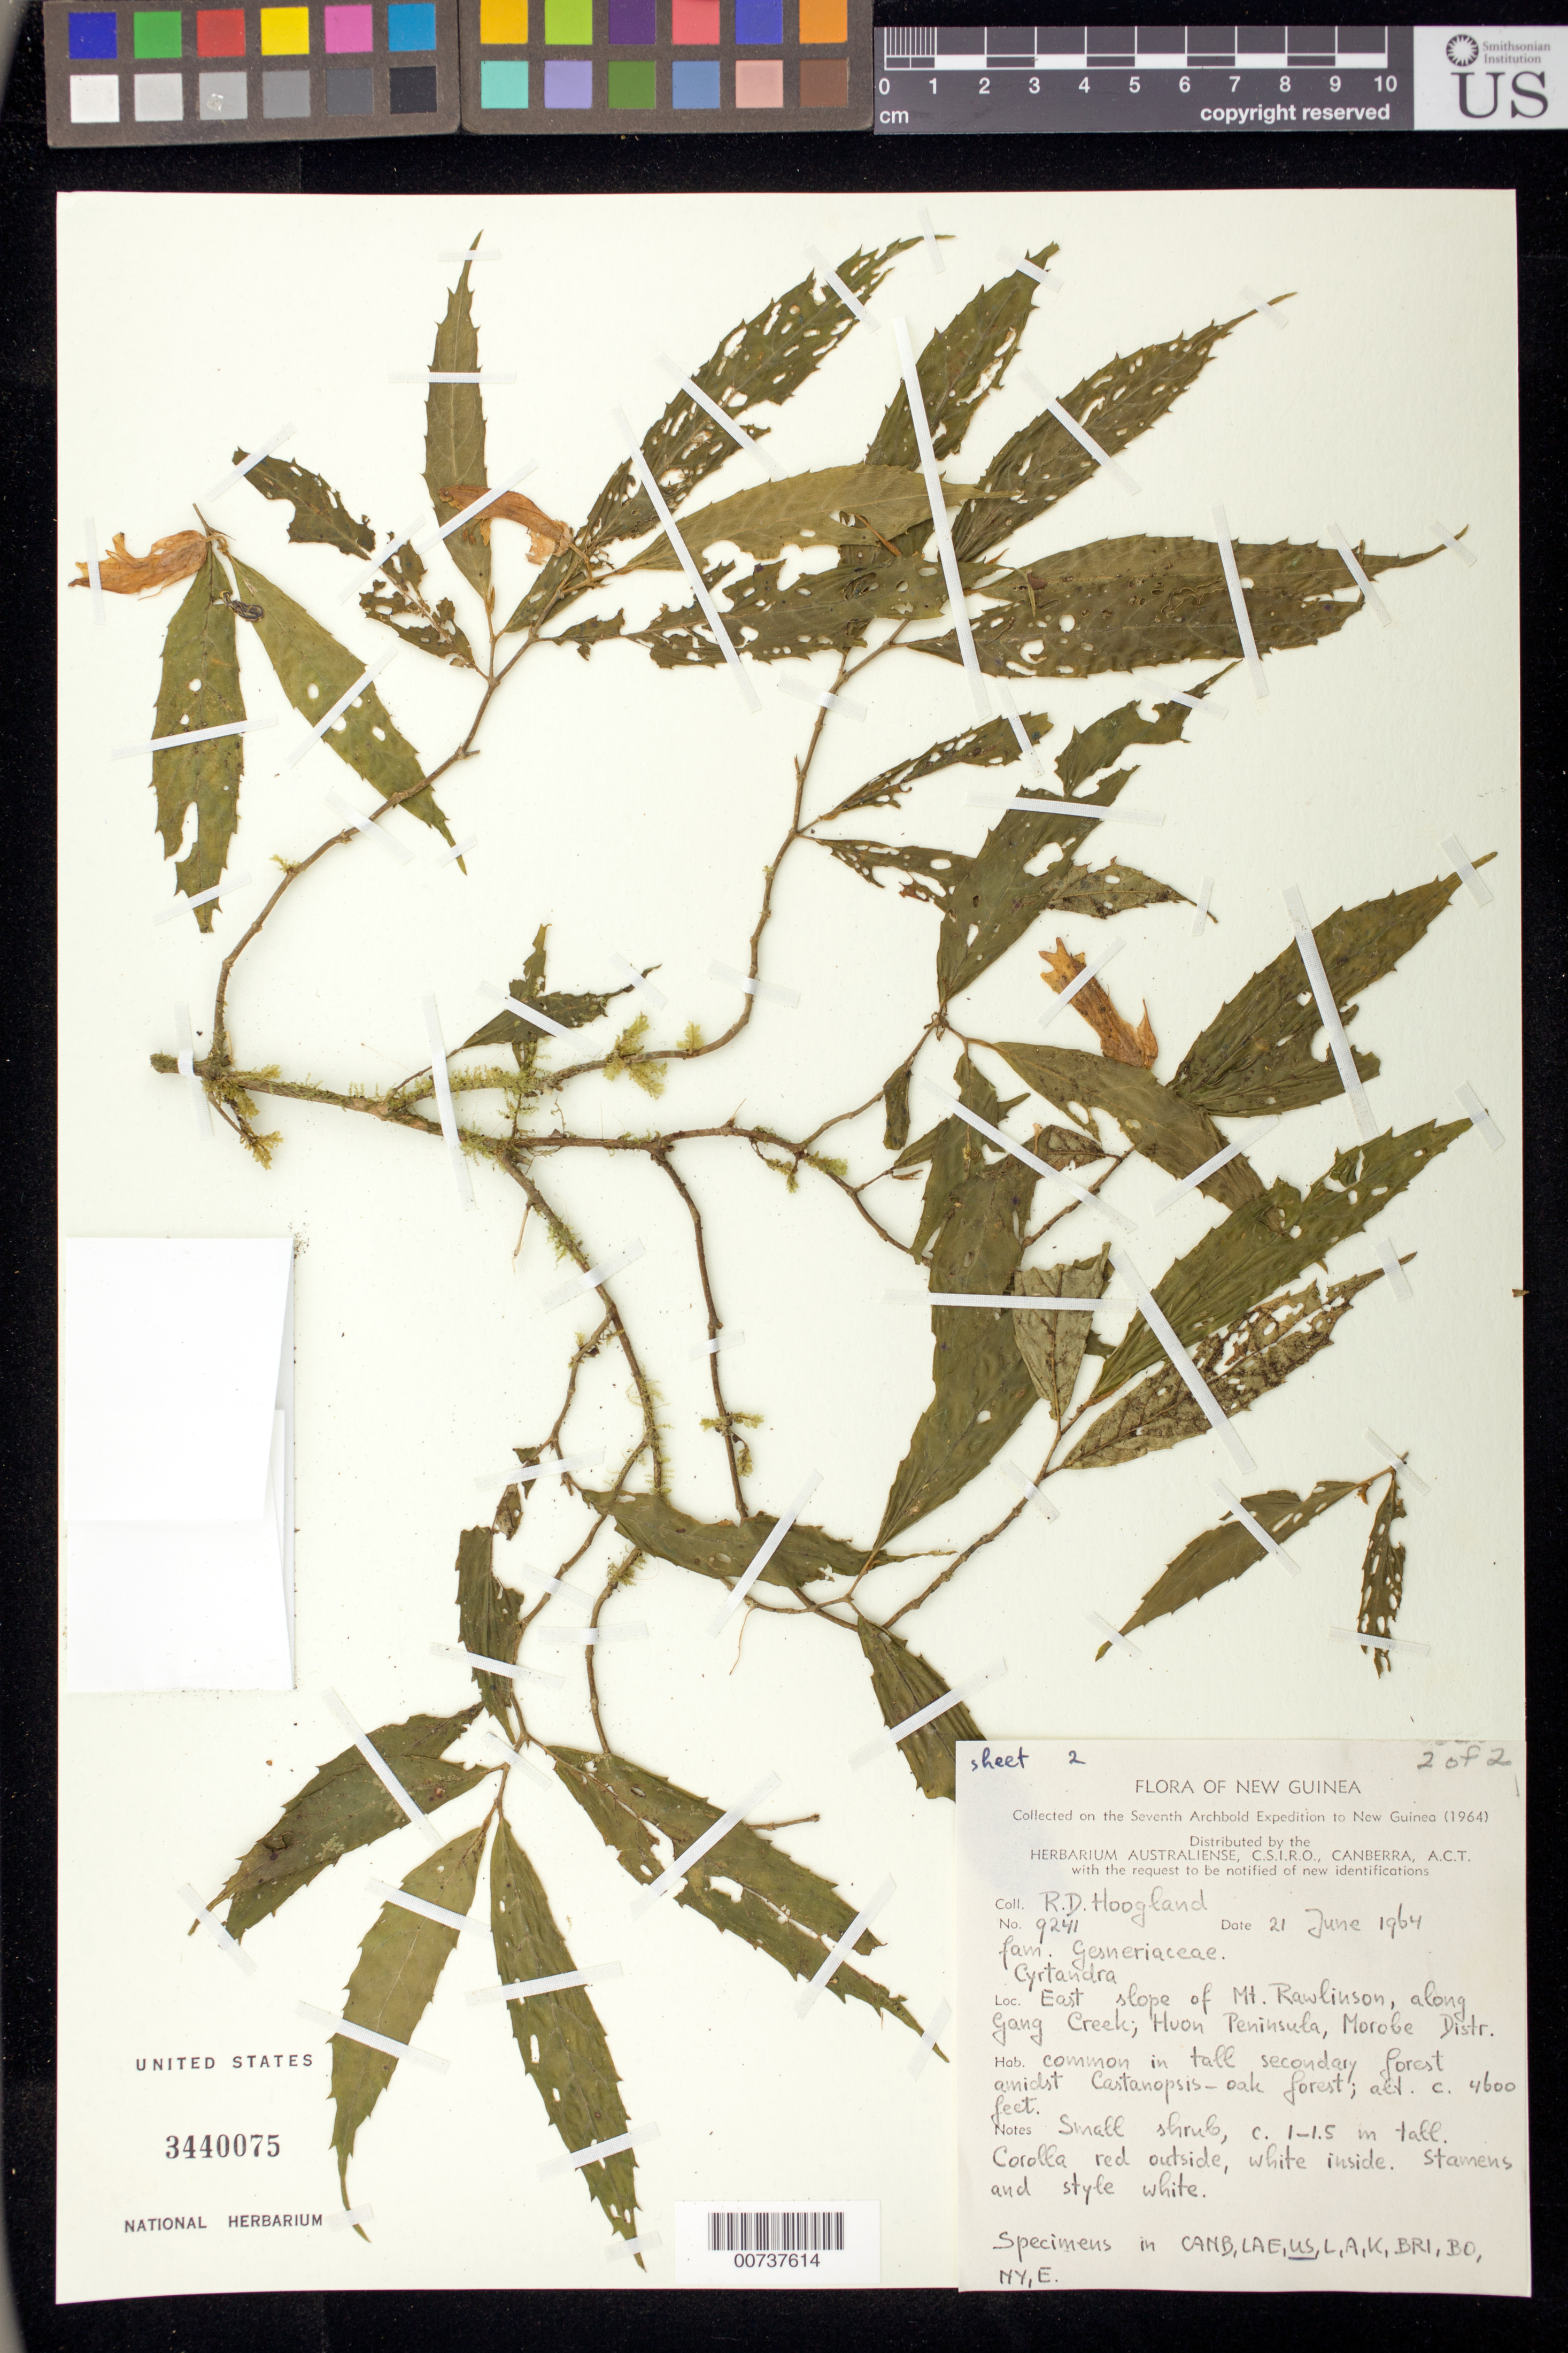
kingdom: Plantae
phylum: Tracheophyta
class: Magnoliopsida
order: Lamiales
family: Gesneriaceae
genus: Cyrtandra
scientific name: Cyrtandra sp.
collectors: R. D. Hoogland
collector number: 9241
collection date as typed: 21 Jun 1964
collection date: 1964-06-21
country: Papua New Guinea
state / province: Morobe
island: New Guinea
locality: East slope of Mt. Rawlinson, along Gang Creek; Huon Peninsula, Morobe District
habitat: Common in tall secondary forest amidst Castanopsis-oak forest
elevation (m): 1402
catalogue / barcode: US 3440075